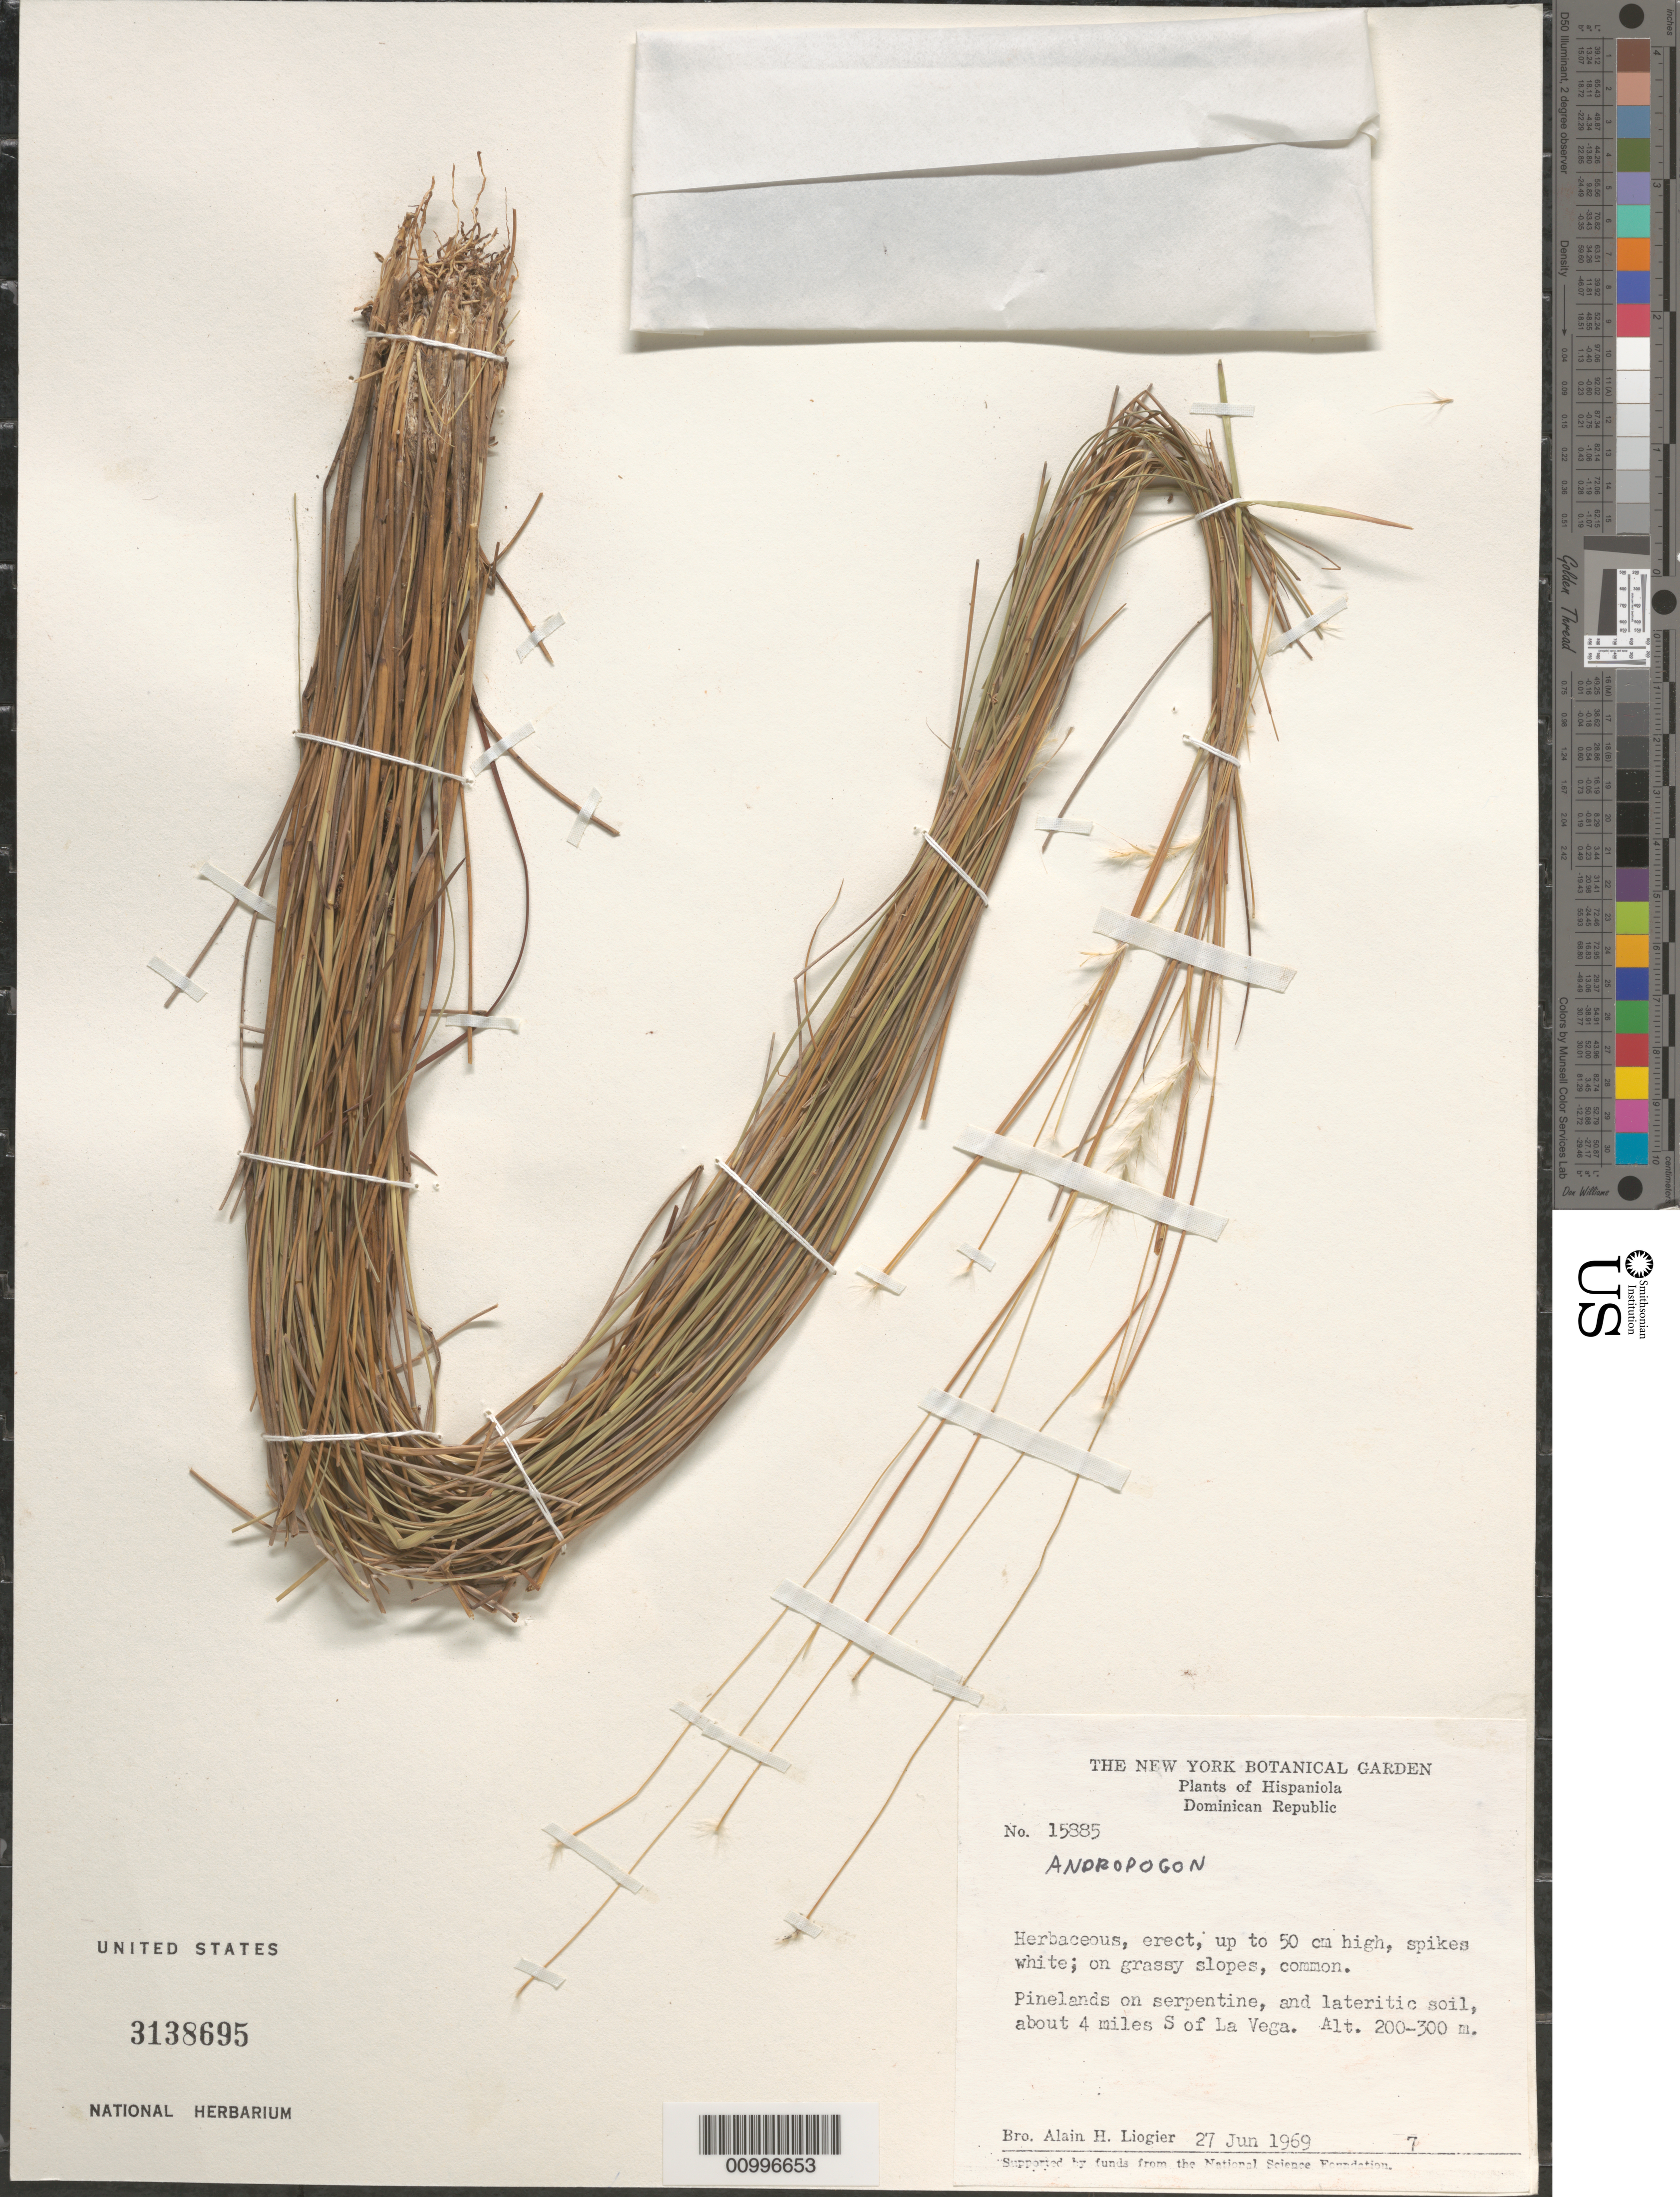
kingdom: Plantae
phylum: Tracheophyta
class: Liliopsida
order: Poales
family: Poaceae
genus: Andropogon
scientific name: Andropogon sp.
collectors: A. H. Liogier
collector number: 15885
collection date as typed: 27 Jun 1969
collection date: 1969-06-27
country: Dominican Republic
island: Hispaniola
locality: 4 miles S of La Vega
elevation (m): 200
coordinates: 0 N, 0 E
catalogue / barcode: US 3138695